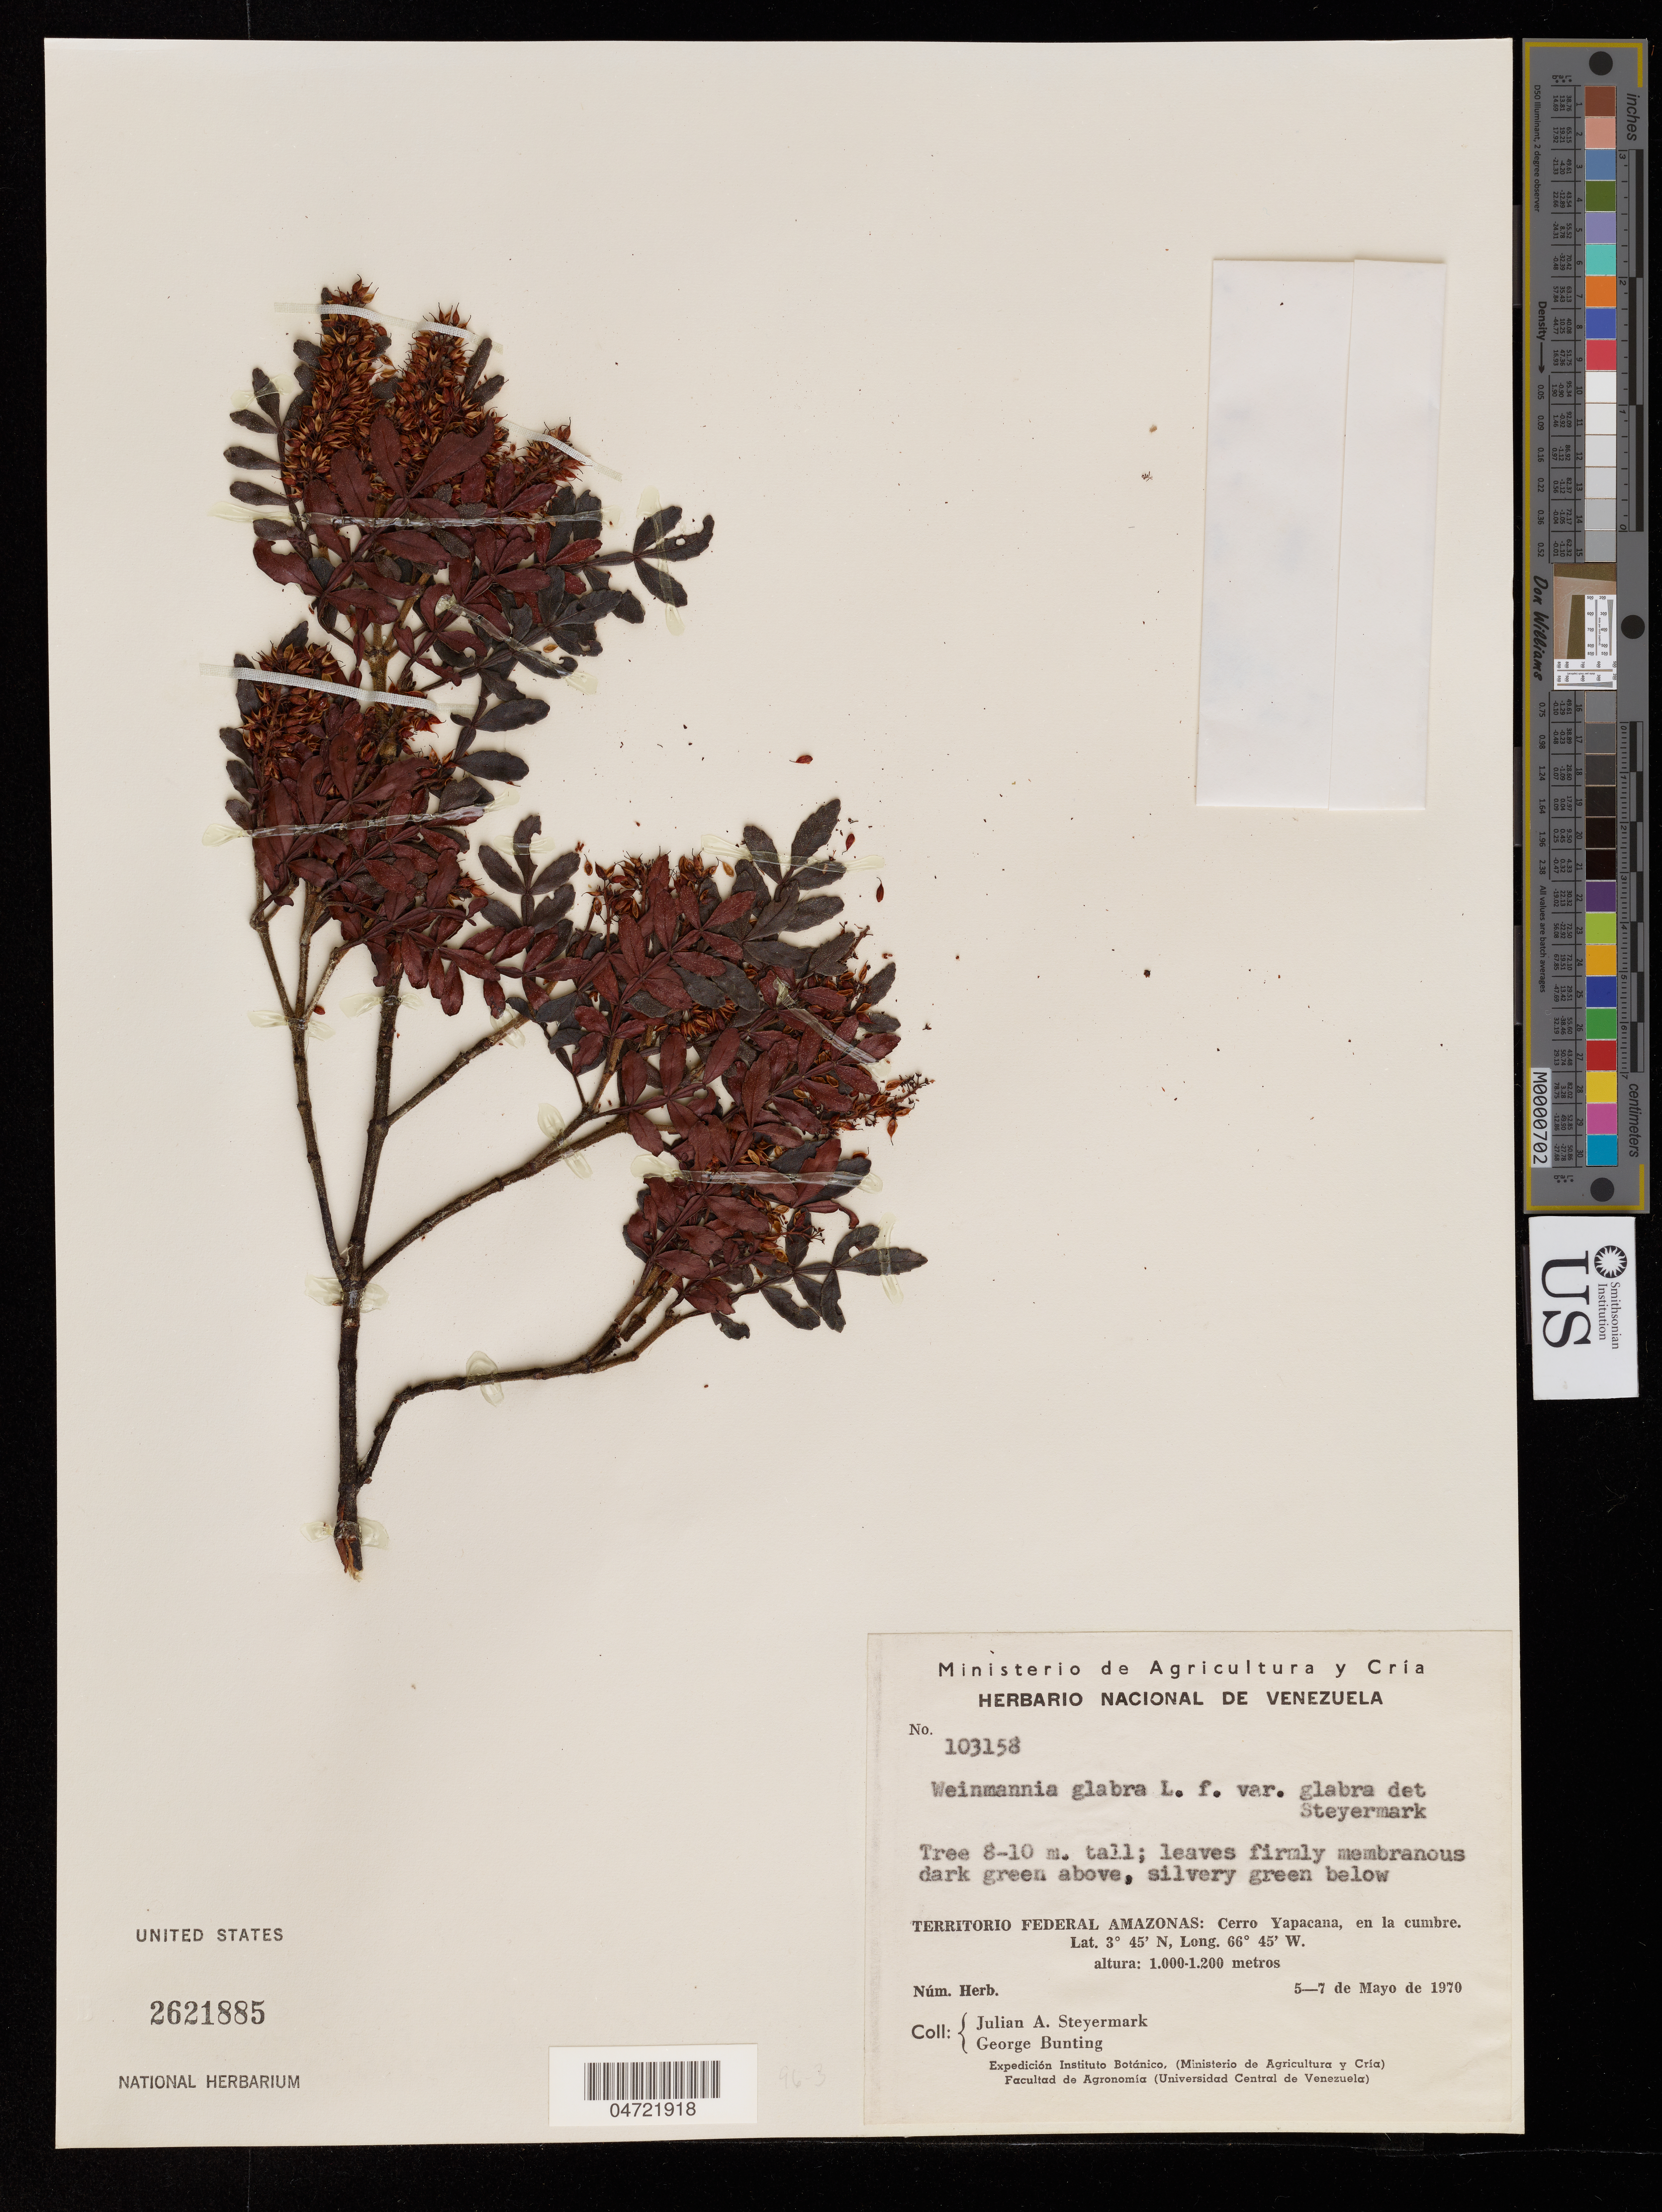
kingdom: Plantae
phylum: Tracheophyta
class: Magnoliopsida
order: Oxalidales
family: Cunoniaceae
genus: Weinmannia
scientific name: Weinmannia glabra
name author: L. f.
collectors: J. Steyermark & G. S. Bunting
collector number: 103158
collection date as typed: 5 May 1970 to 7 May 1970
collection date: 1970-05-05/1970-05-07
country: Venezuela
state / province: Amazonas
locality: Cerro Yapacana.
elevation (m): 1000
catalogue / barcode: US 2621885